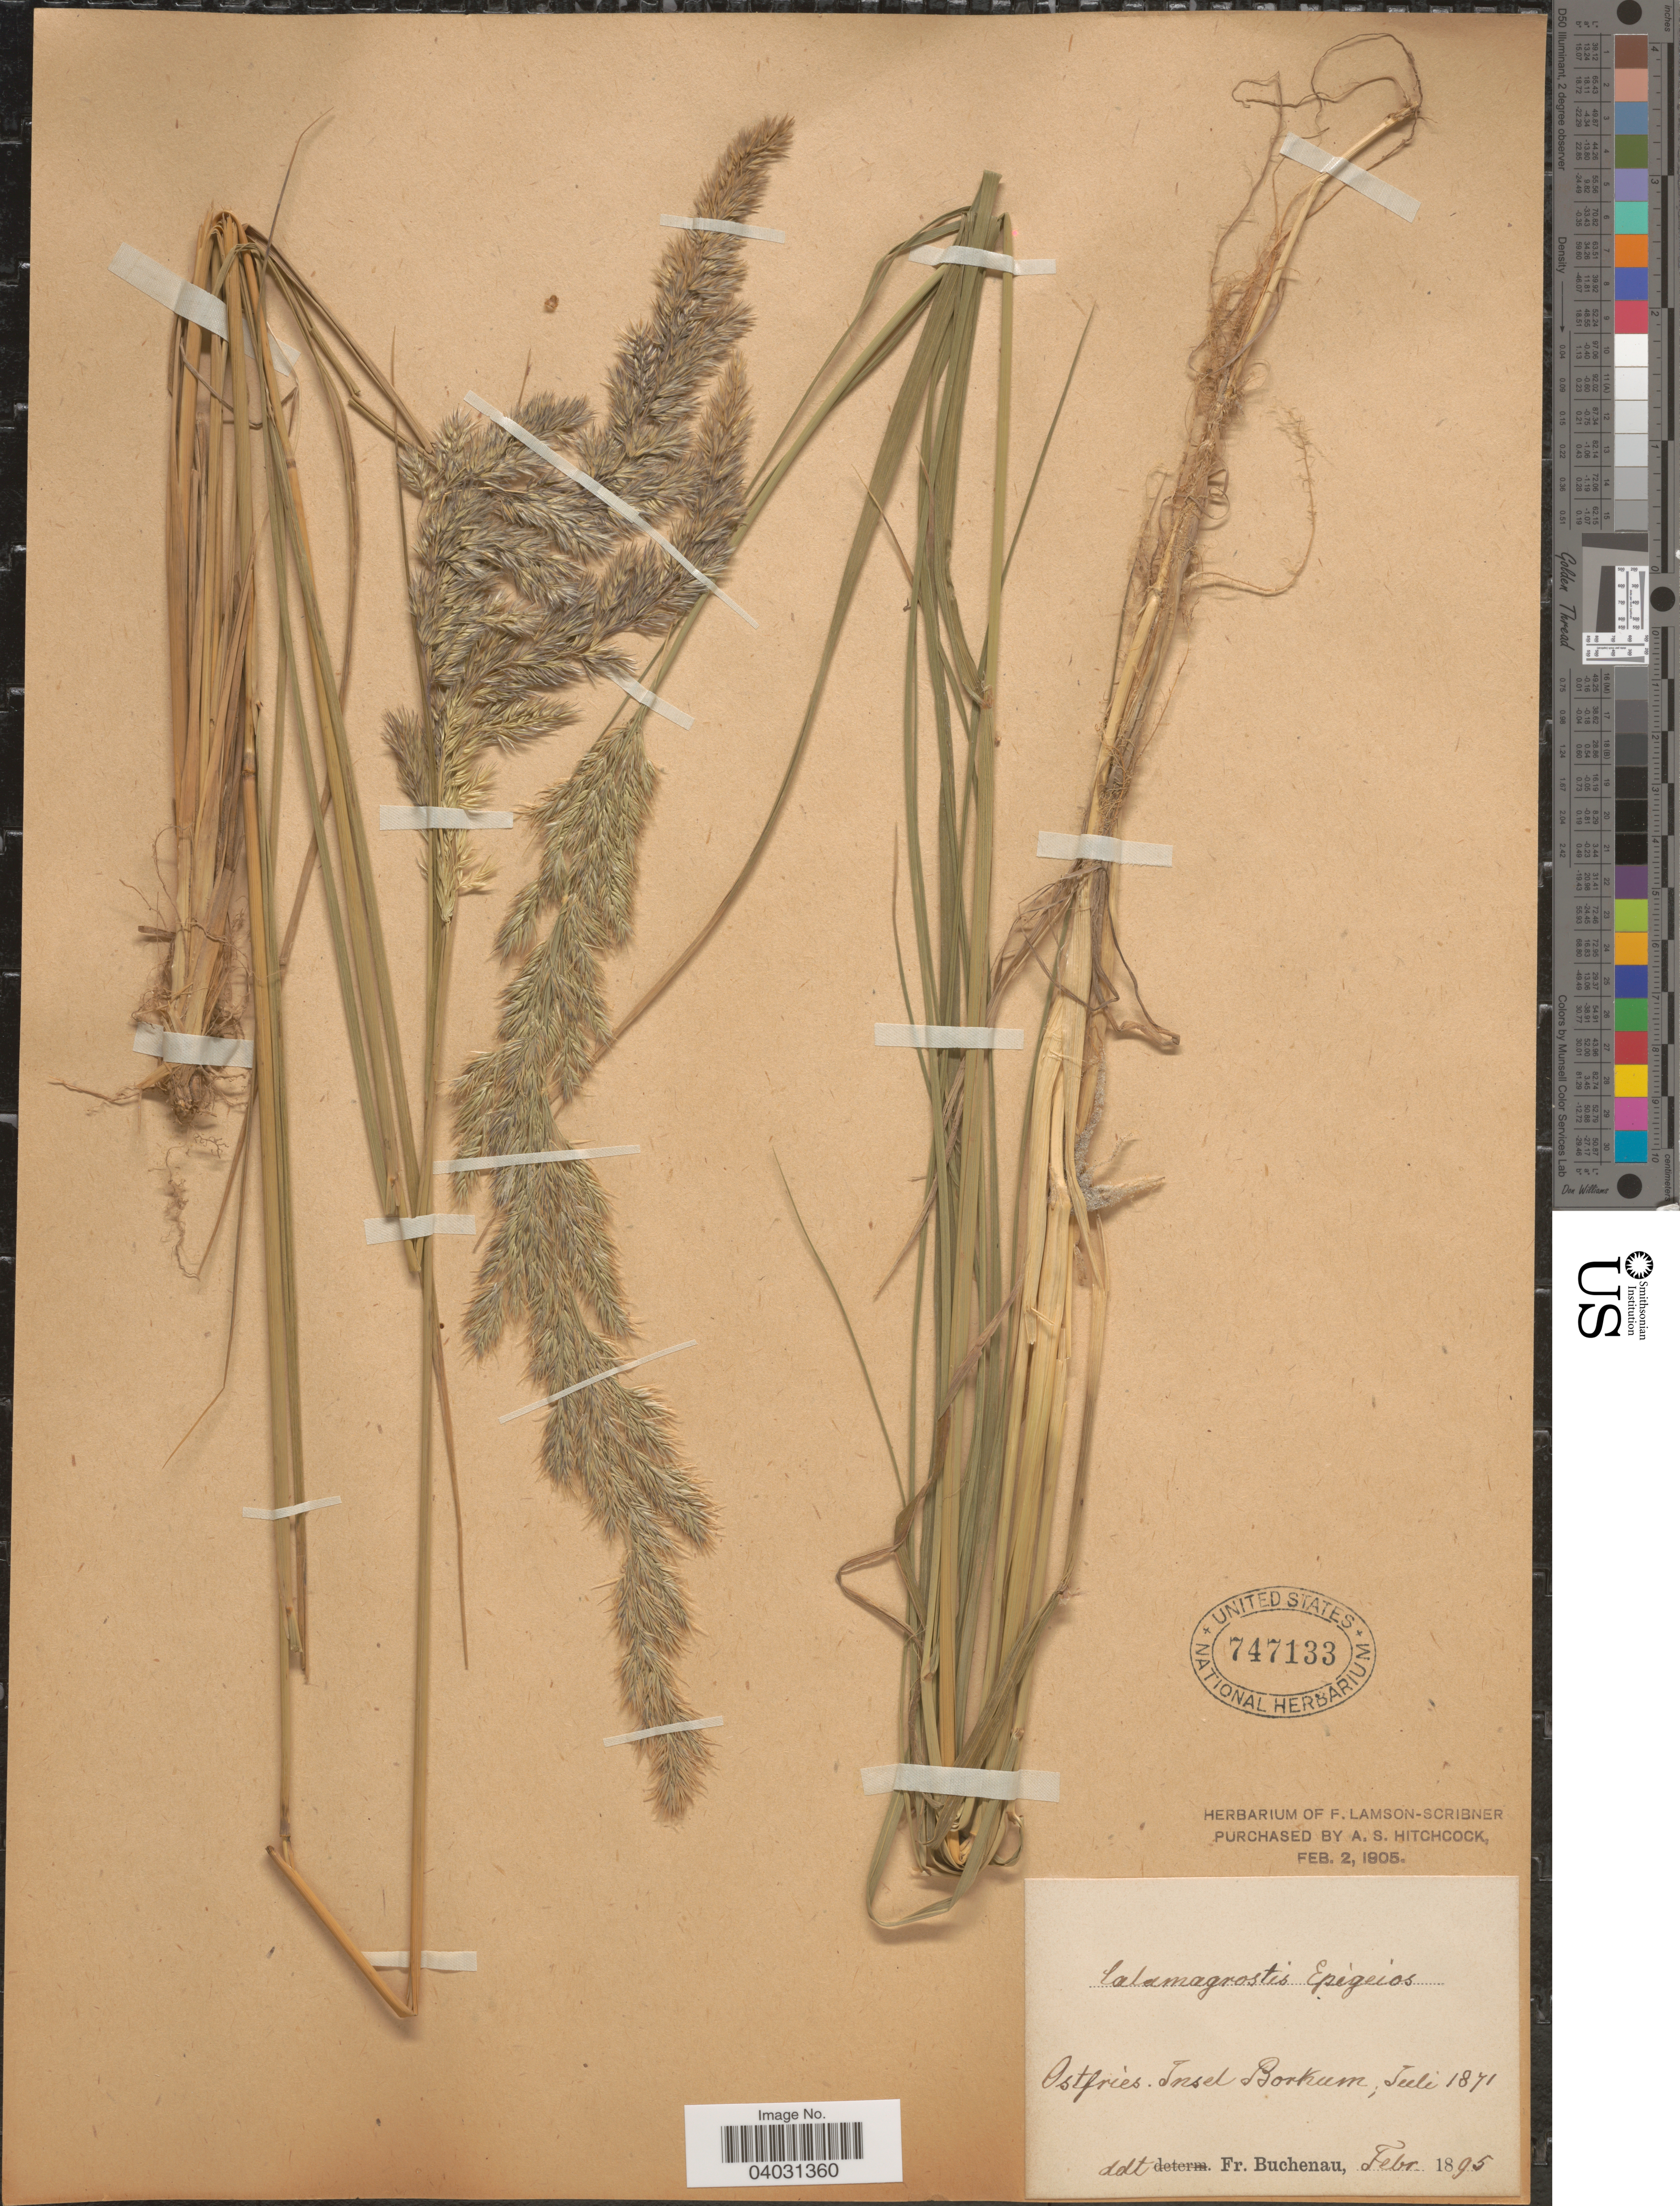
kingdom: Plantae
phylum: Tracheophyta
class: Liliopsida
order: Poales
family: Poaceae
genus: Calamagrostis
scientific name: Calamagrostis epigeios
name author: (L.) Roth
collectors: F. Buchenau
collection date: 1871-07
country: Germany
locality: Ostfries. Insel Borkum.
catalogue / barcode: US 747133